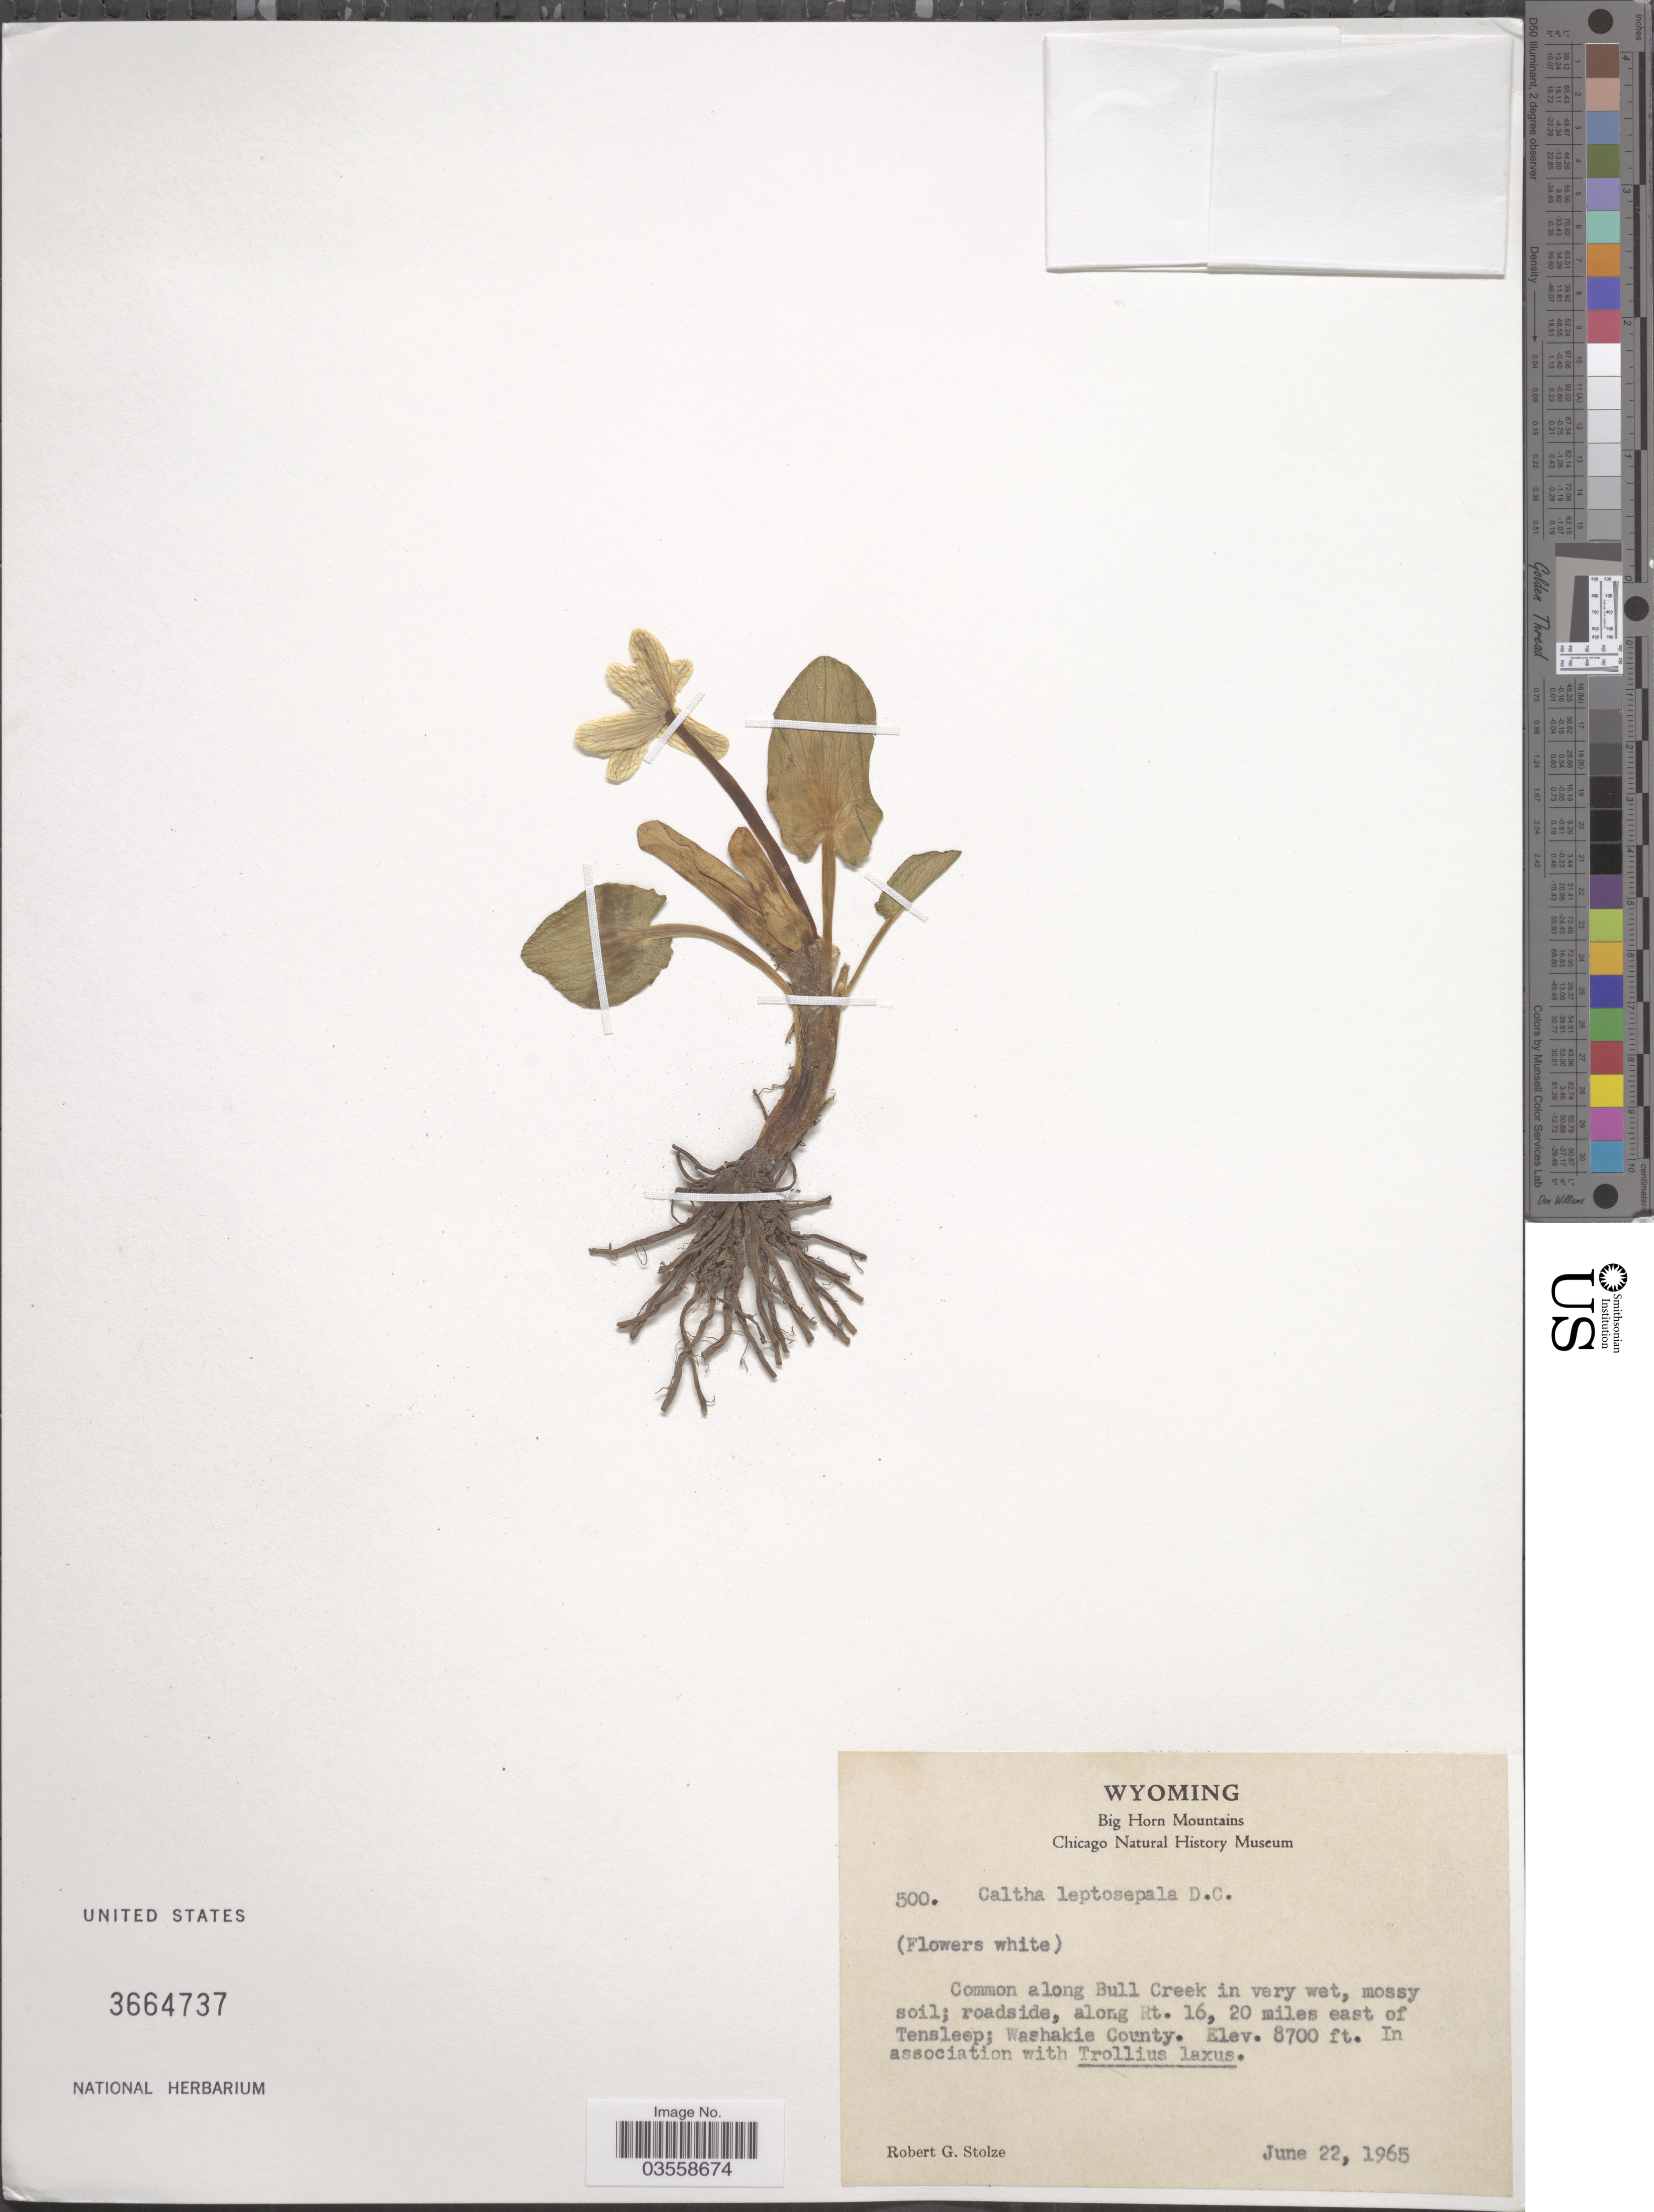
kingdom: Plantae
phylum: Tracheophyta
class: Magnoliopsida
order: Ranunculales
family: Ranunculaceae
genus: Caltha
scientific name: Caltha leptosepala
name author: DC.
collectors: R. G. Stolze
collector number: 500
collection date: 1965-06-22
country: United States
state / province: Wyoming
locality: Big Horn Mountains. Along Rt. 16, 20 miles east of Tensleep; Washakie County.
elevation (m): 2652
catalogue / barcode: US 3664737